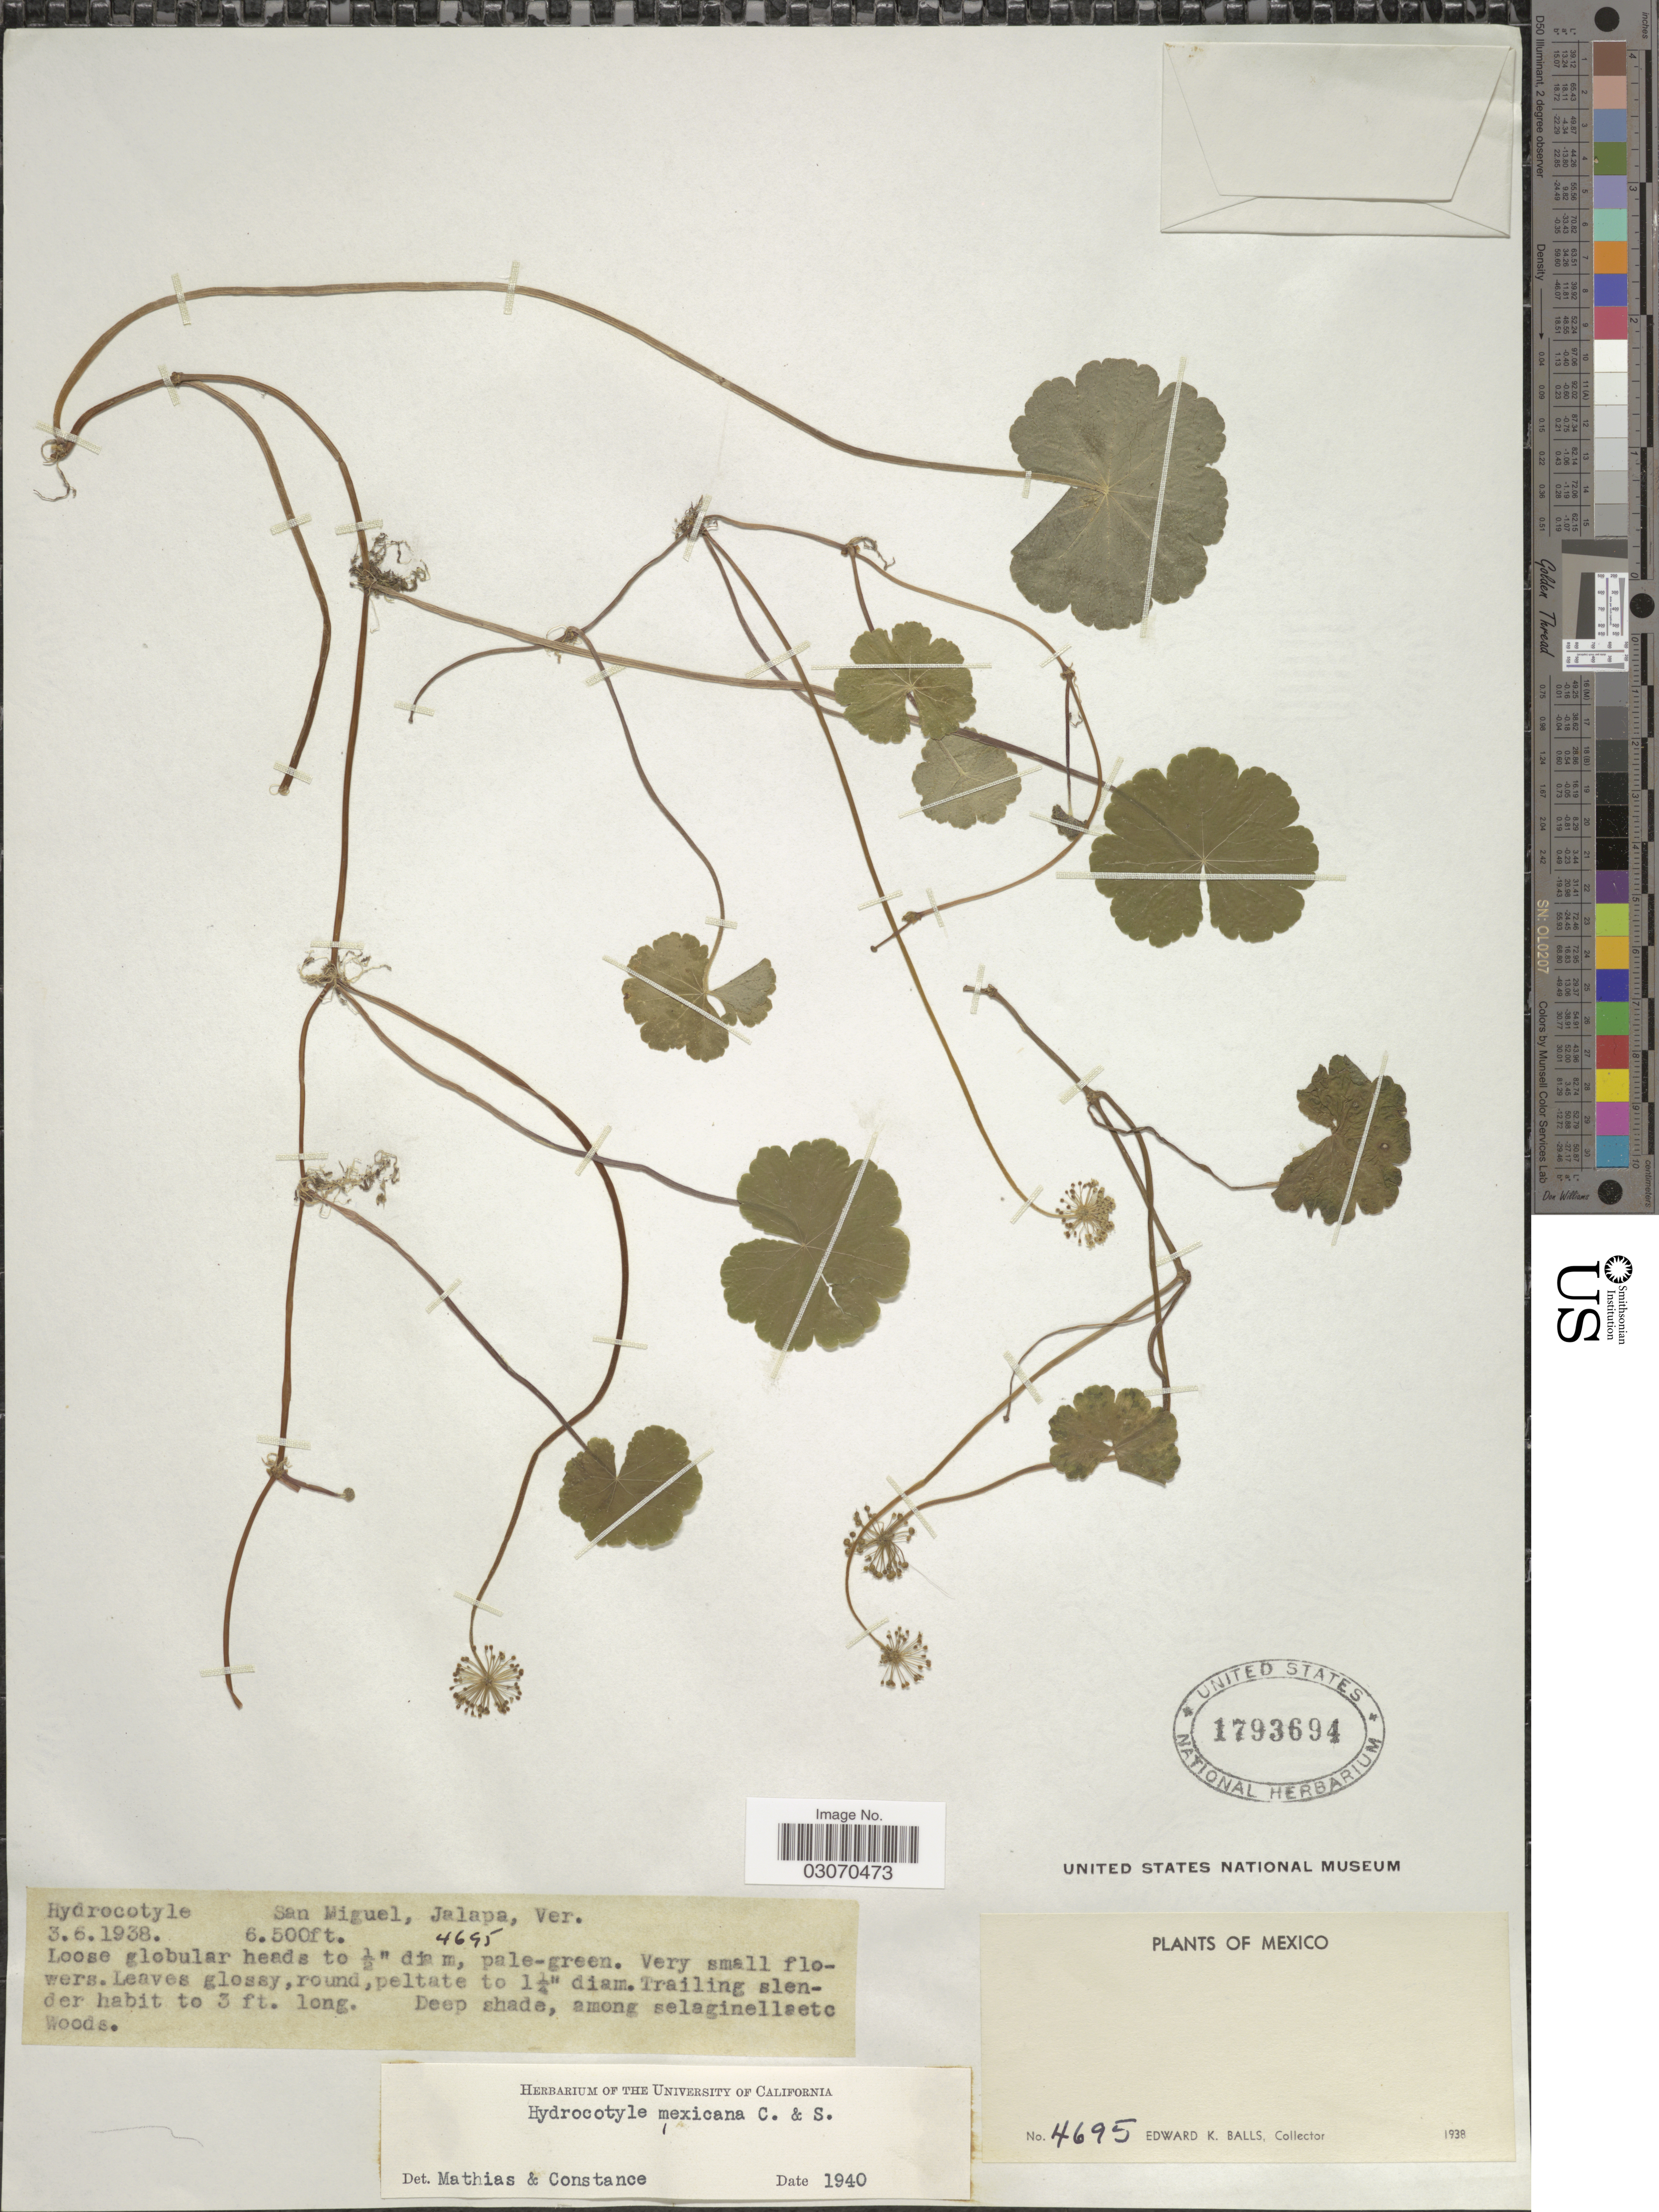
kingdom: Plantae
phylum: Tracheophyta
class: Magnoliopsida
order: Apiales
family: Araliaceae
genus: Hydrocotyle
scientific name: Hydrocotyle mexicana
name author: Schltdl. & Cham.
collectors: E. K. Balls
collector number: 4695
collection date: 1938-06-03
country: Mexico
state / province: Veracruz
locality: San Miguel, Jalapa, Ver.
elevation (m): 1981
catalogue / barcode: US 1793694